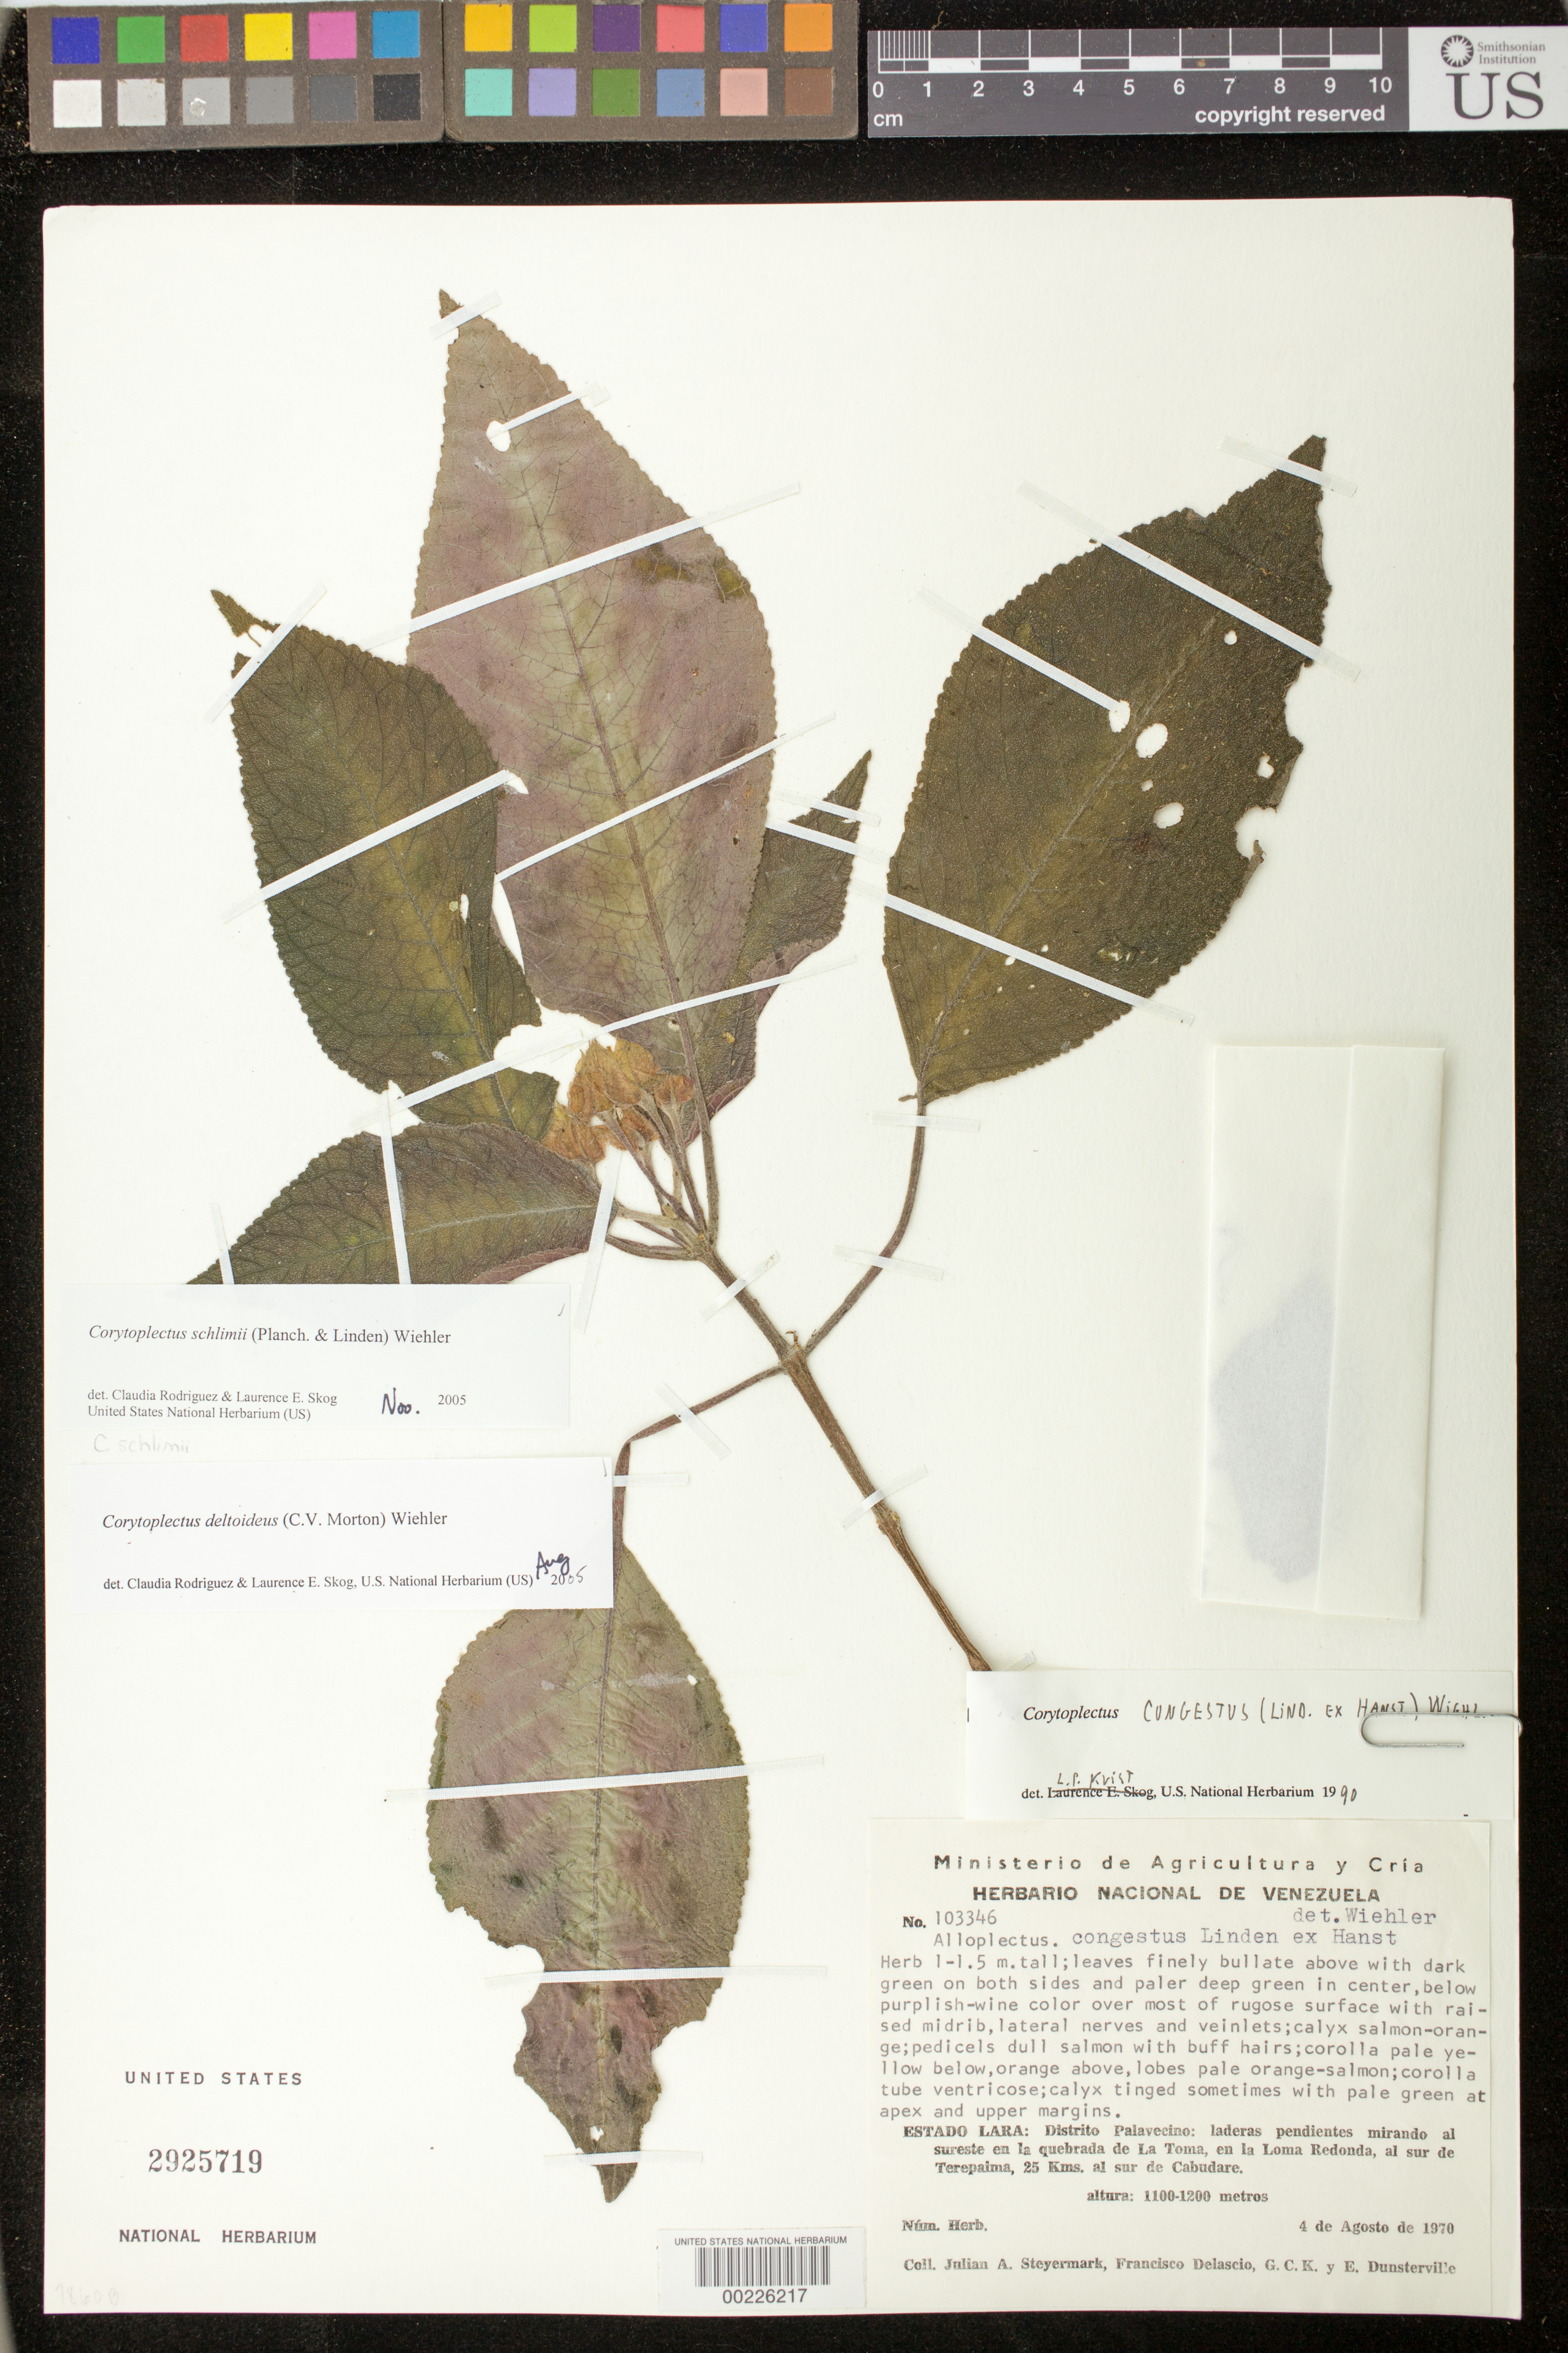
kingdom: Plantae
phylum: Tracheophyta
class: Magnoliopsida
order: Lamiales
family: Gesneriaceae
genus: Corytoplectus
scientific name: Corytoplectus schlimii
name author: (Planch. & Linden) Wiehler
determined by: Rodríguez-Flores, C. I.; Skog, L. E.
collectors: J. Steyermark, F. Delascio C., G. C. K. Dunsterville & E. Dunsterville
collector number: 103346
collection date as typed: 04 Aug 1970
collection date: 1970-08-04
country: Venezuela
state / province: Lara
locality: Distrito Palavecino: laderas pendientes mirando al sureste en la quebrada de La Toma, en la Loma Redonda, al sur de Terepaima, 25 km al sur de Cabudare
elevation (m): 1100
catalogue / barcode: US 2925719